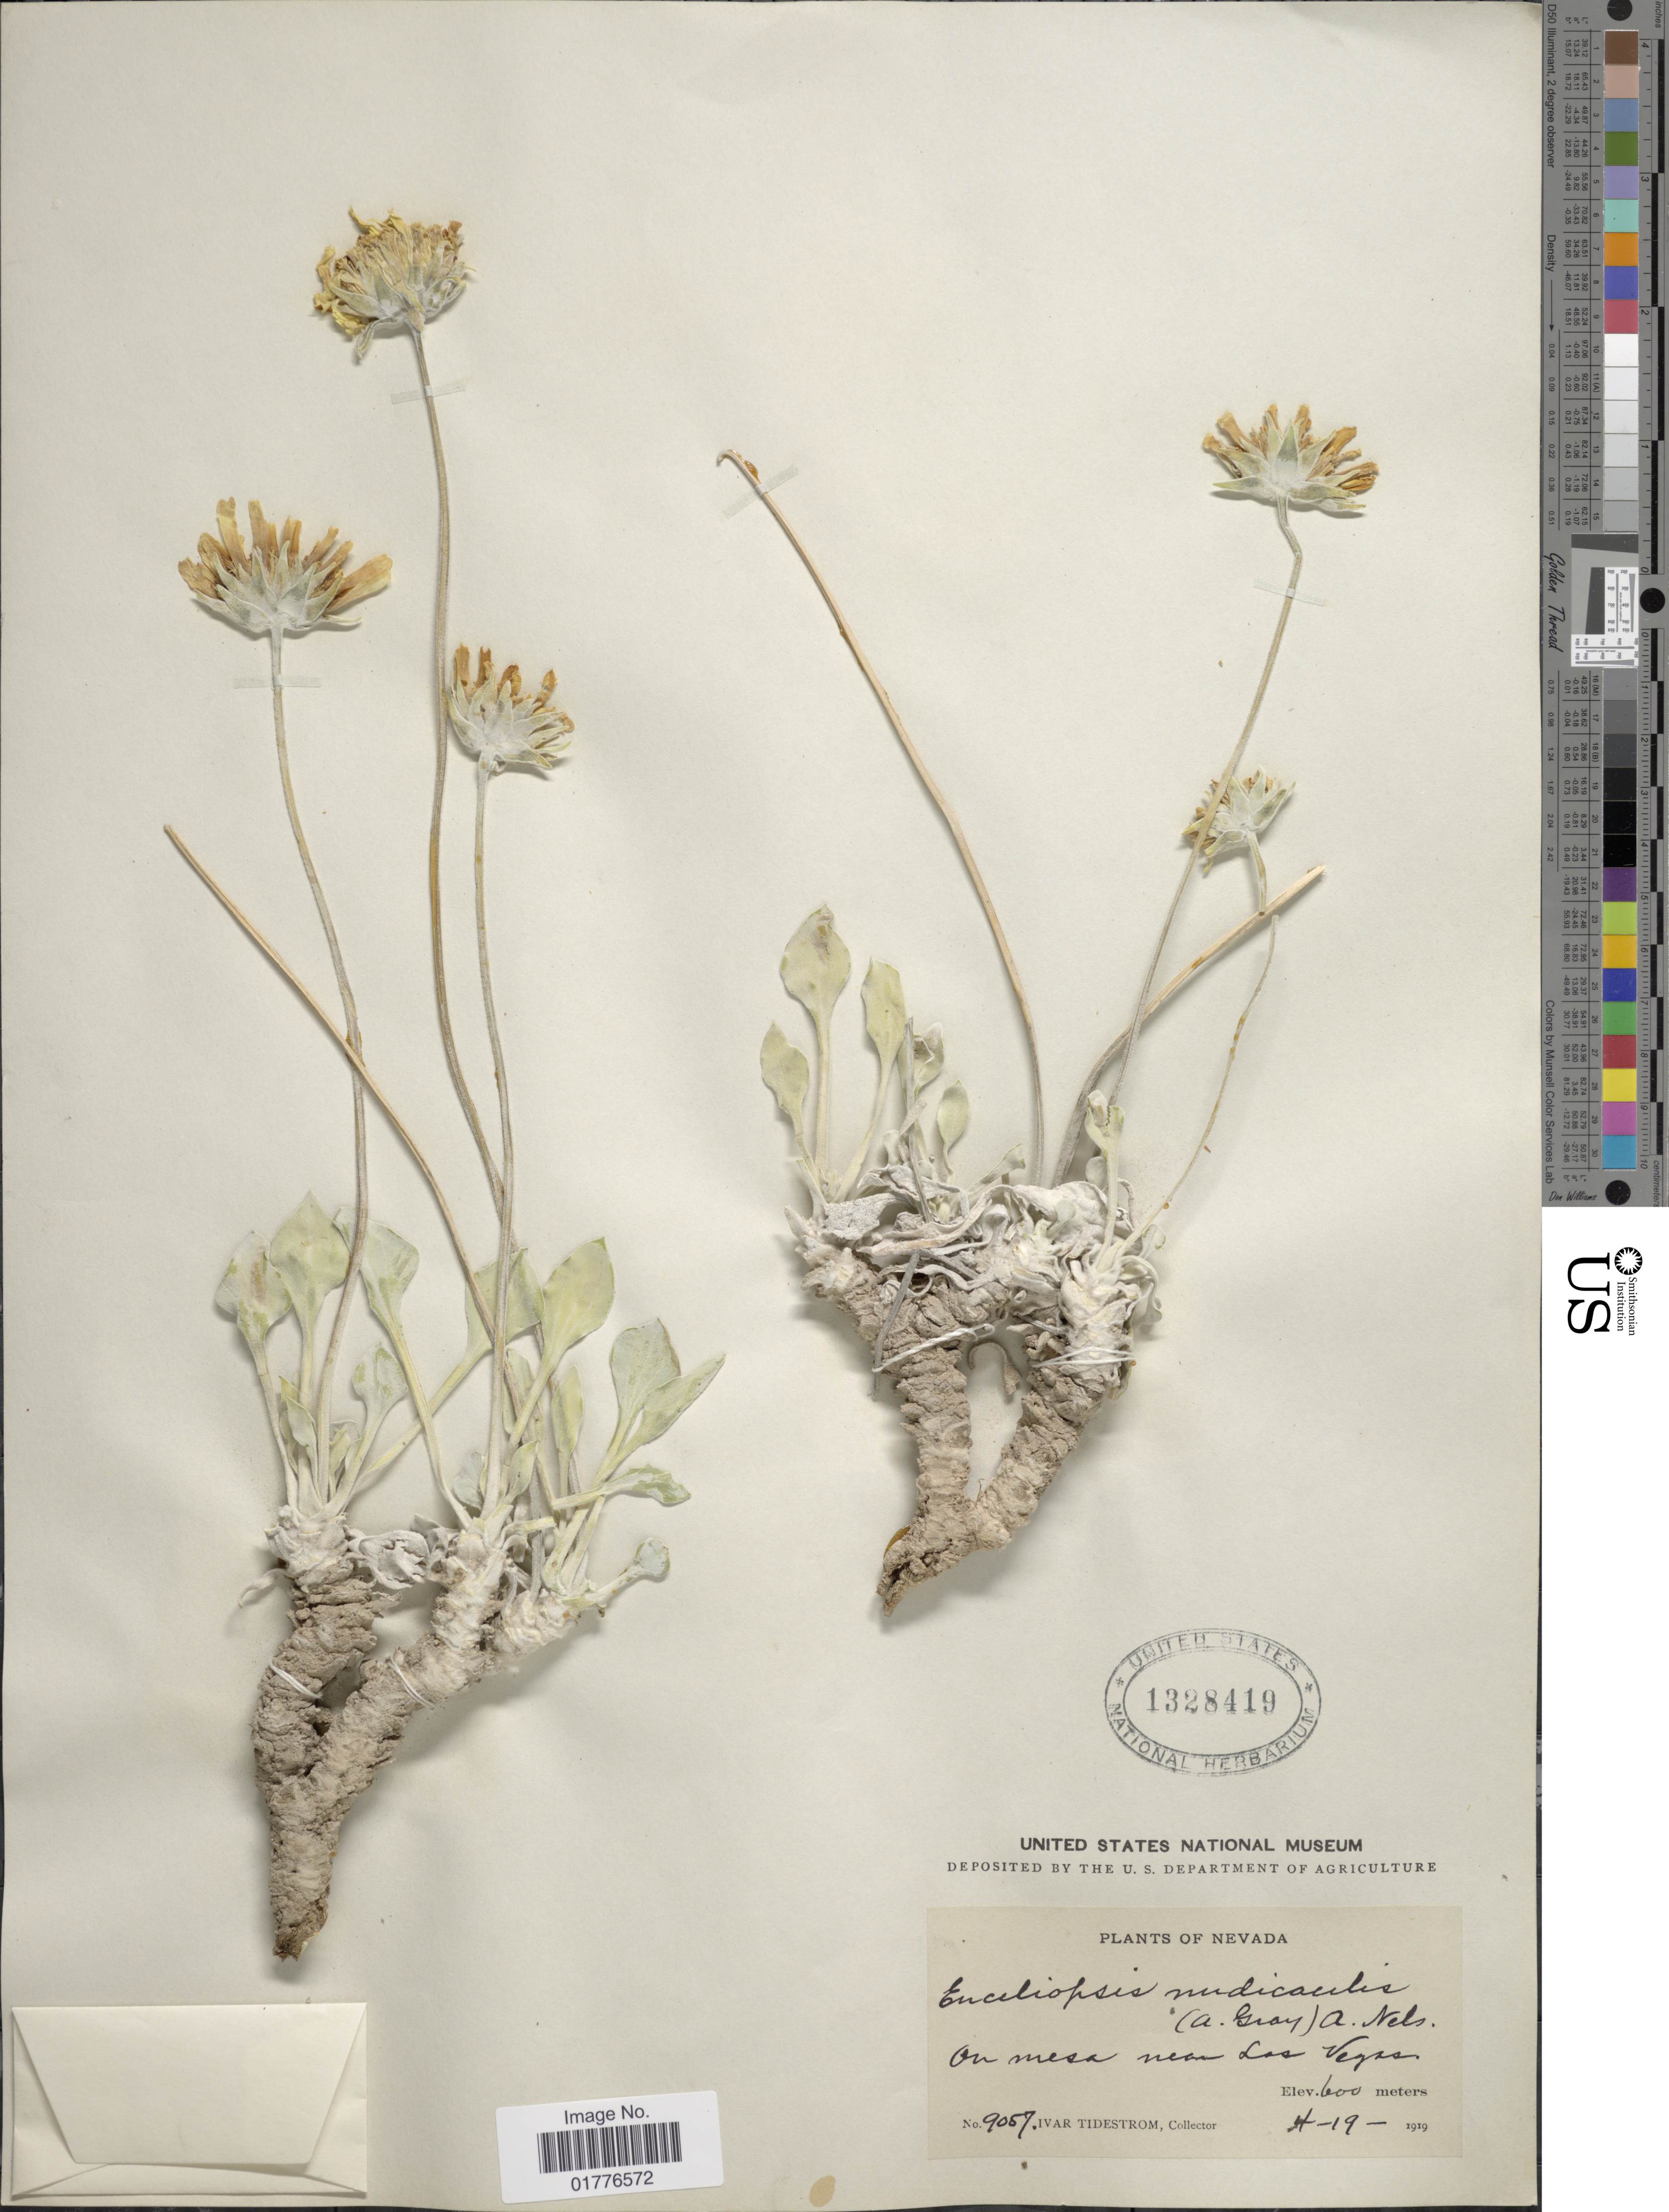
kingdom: Plantae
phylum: Tracheophyta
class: Magnoliopsida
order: Asterales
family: Asteraceae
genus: Enceliopsis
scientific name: Enceliopsis nudicaulis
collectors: I. F. Tidestrom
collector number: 9057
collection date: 1919-04-19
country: United States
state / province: Nevada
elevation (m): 600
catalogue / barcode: US 1328419